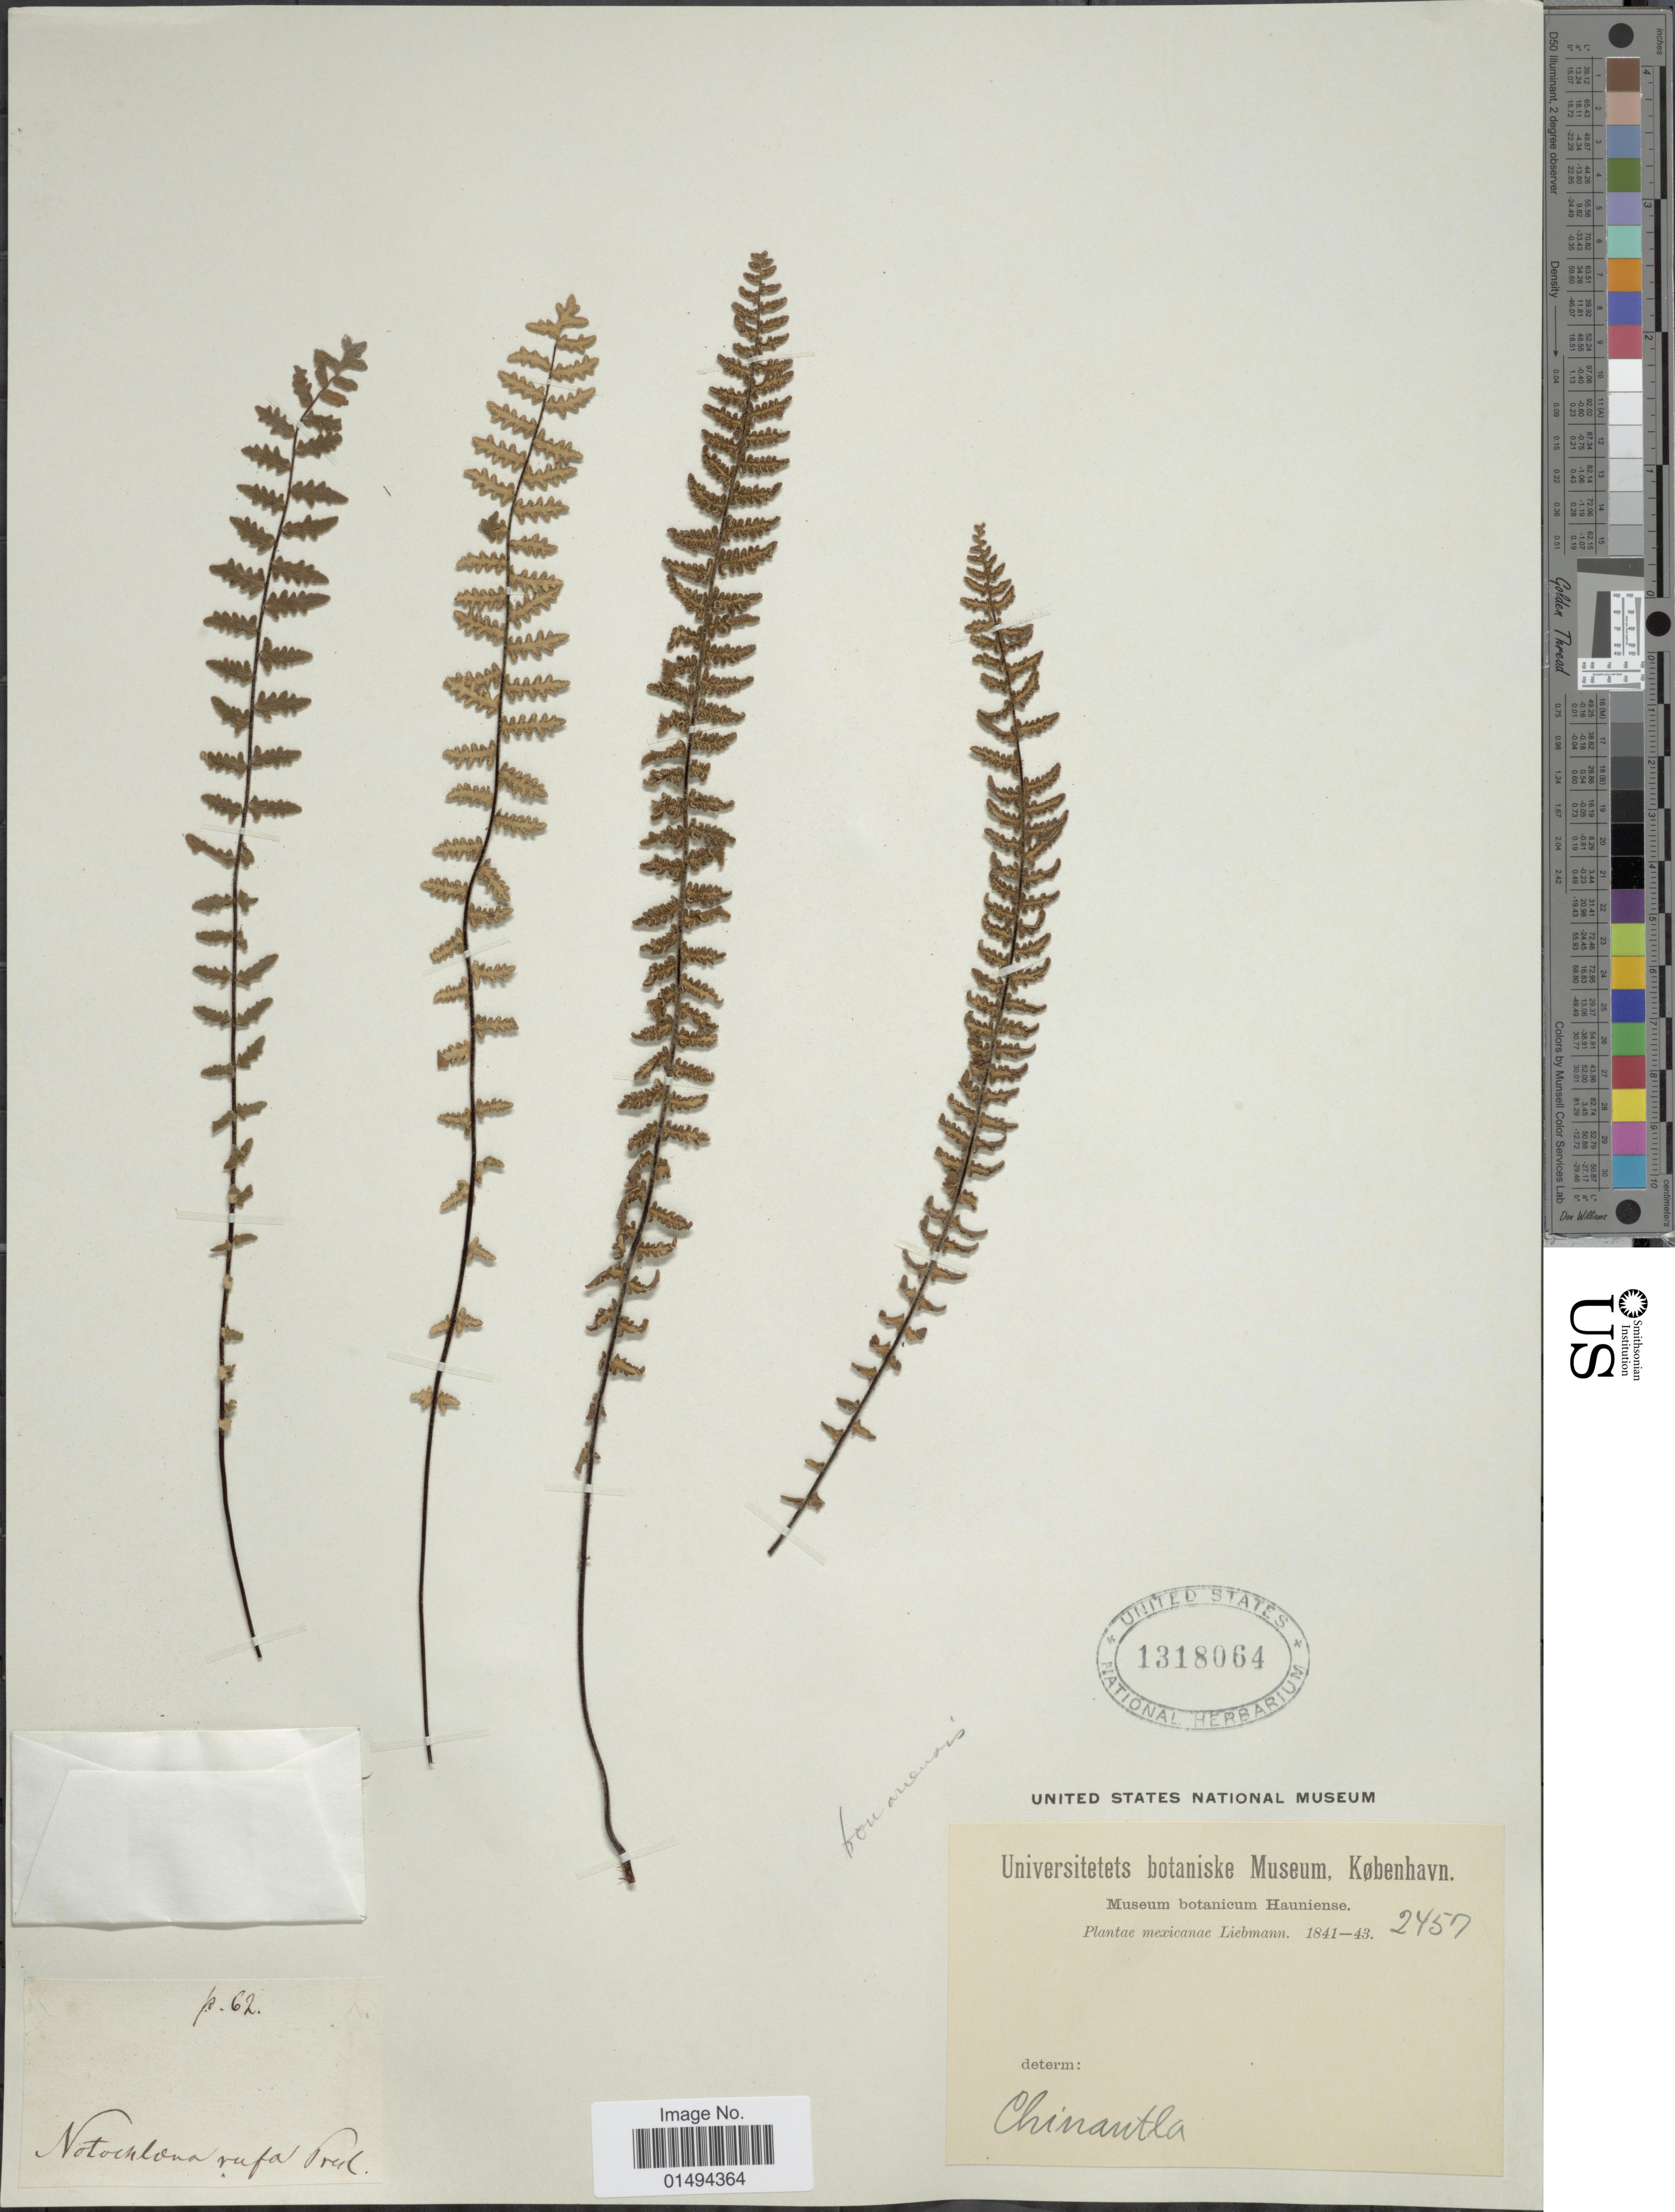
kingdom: Plantae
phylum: Tracheophyta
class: Polypodiopsida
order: Polypodiales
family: Pteridaceae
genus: Myriopteris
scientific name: Myriopteris aurea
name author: (Poir.) Grusz & Windham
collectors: Liebmann, --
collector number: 2457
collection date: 1841/1843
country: Mexico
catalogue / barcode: US 1318064